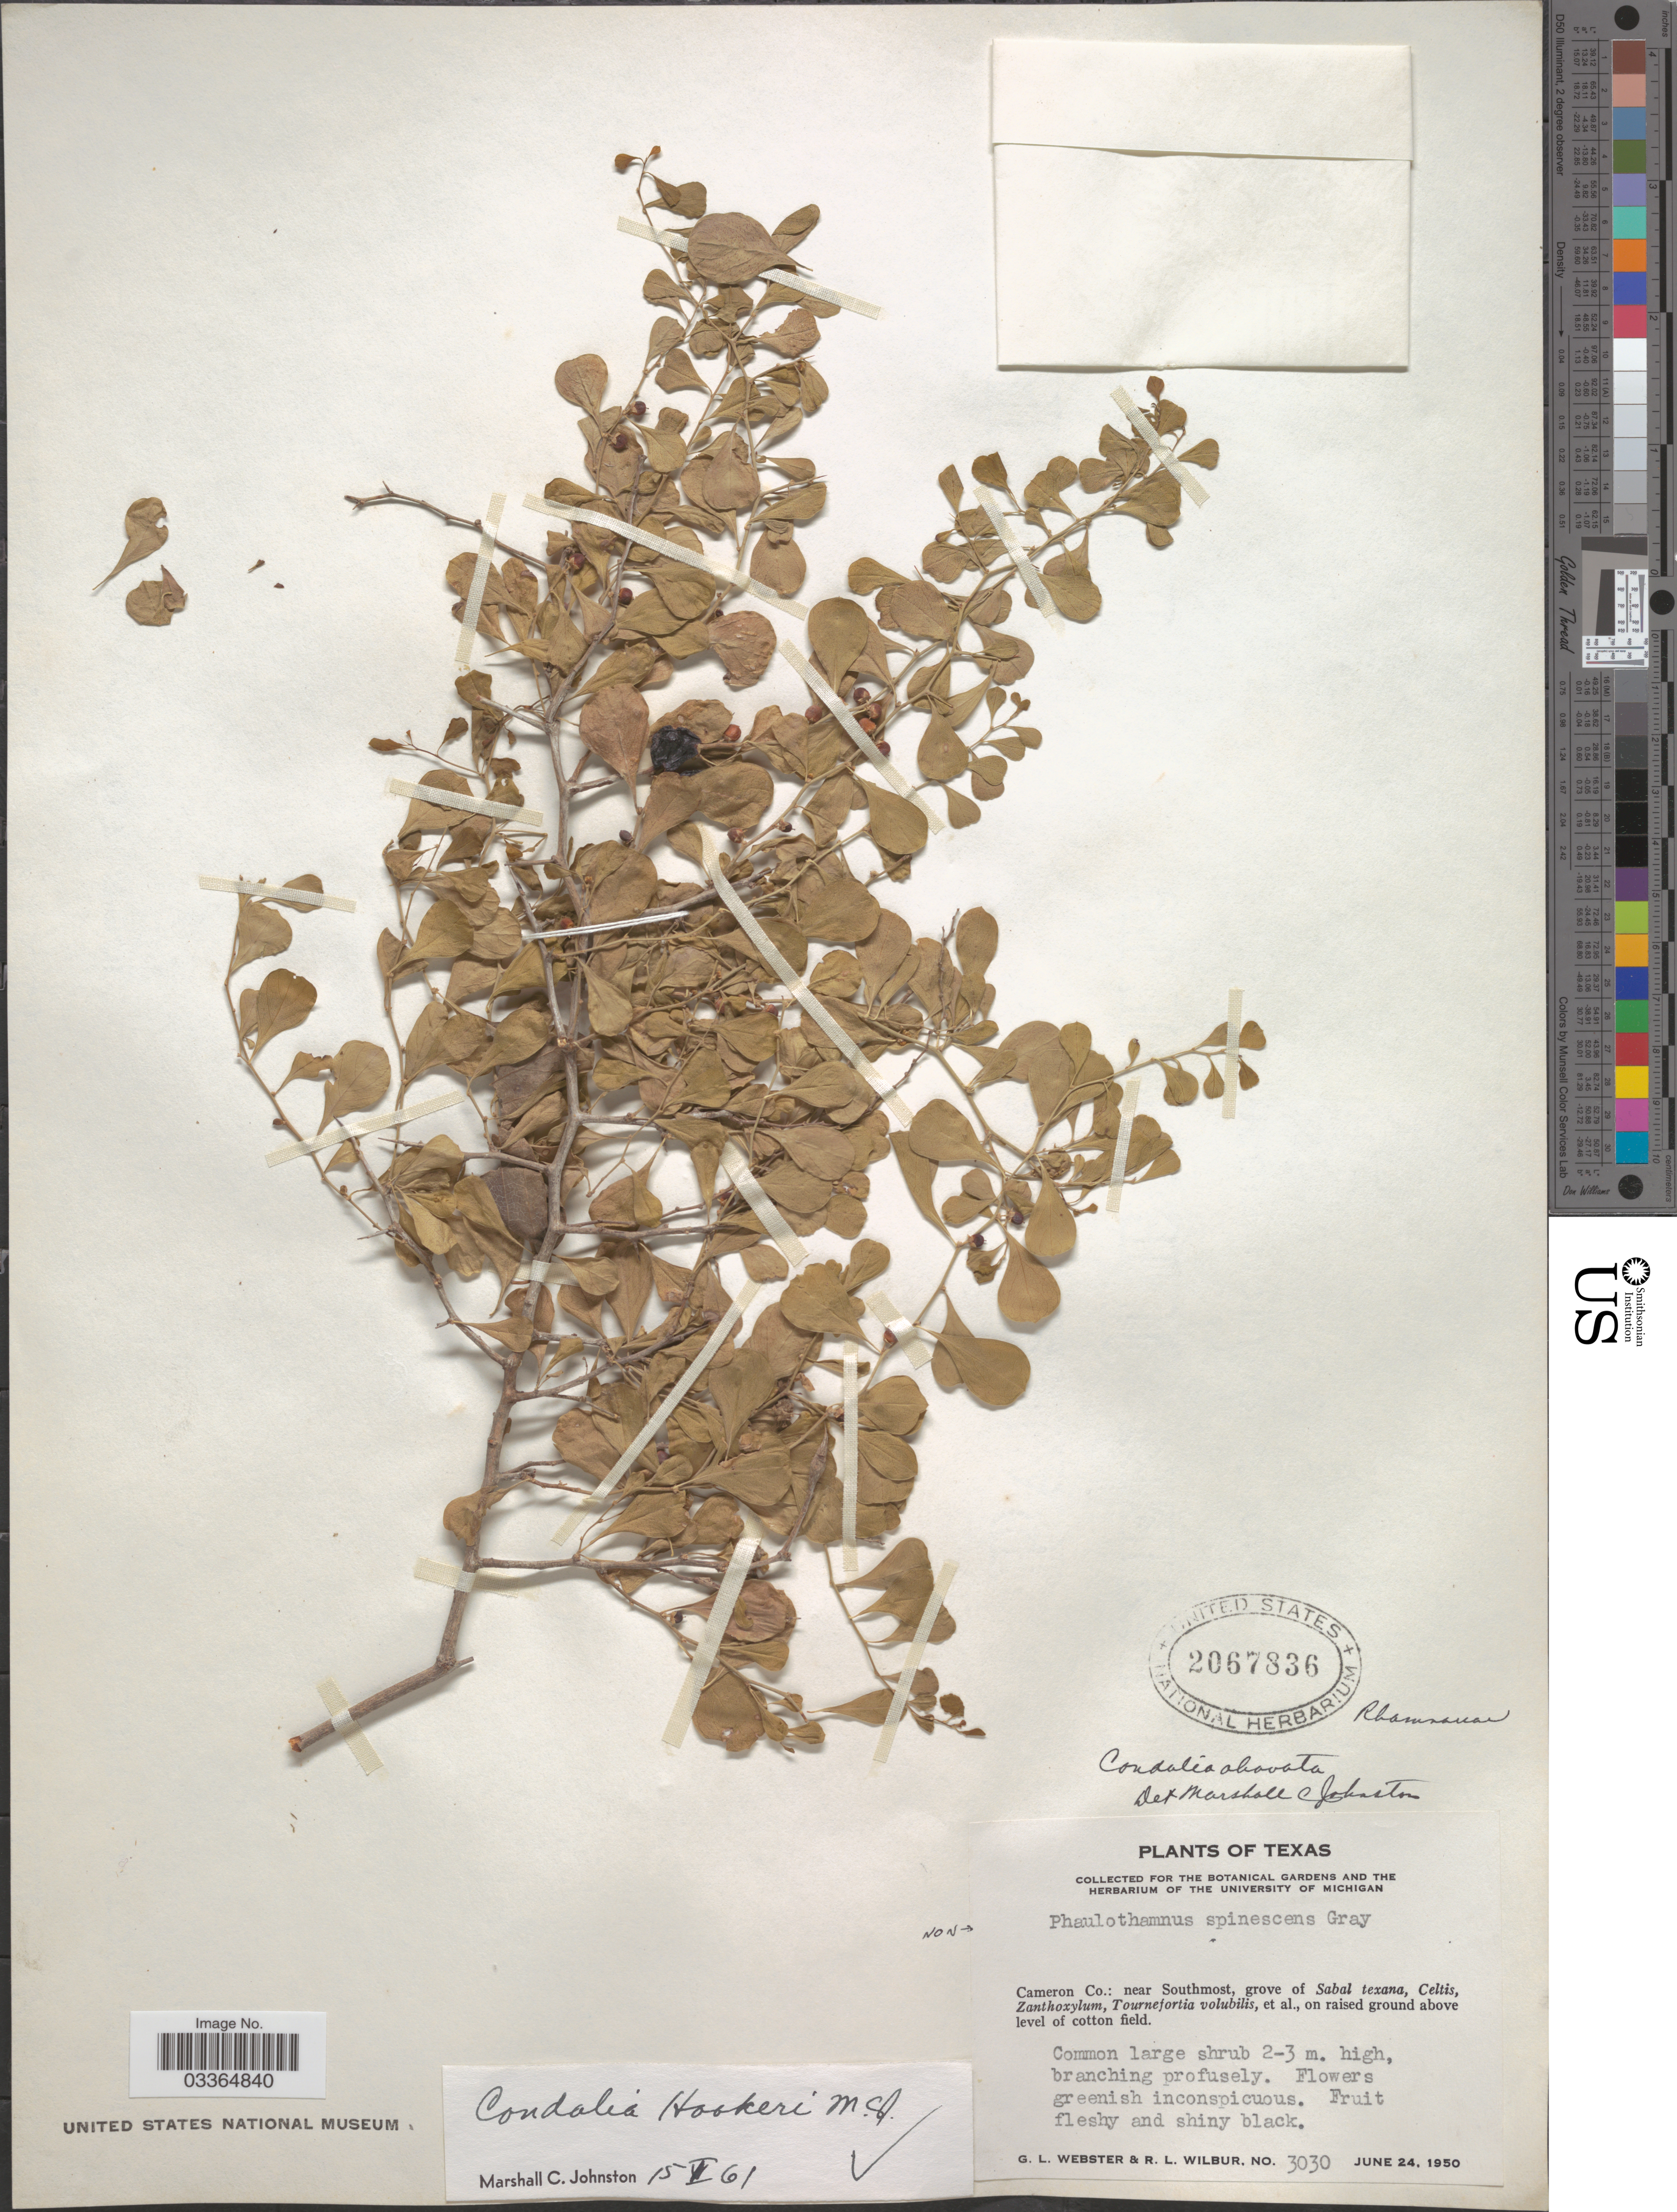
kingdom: Plantae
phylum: Tracheophyta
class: Magnoliopsida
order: Rosales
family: Rhamnaceae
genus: Condalia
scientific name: Condalia hookeri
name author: M.C. Johnst.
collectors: G. L. Webster & R. L. Wilbur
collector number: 3030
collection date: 1950-06-24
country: United States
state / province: Texas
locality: Cameron Co.: near Southmost, on raised ground above level of cotton field.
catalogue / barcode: US 2067836